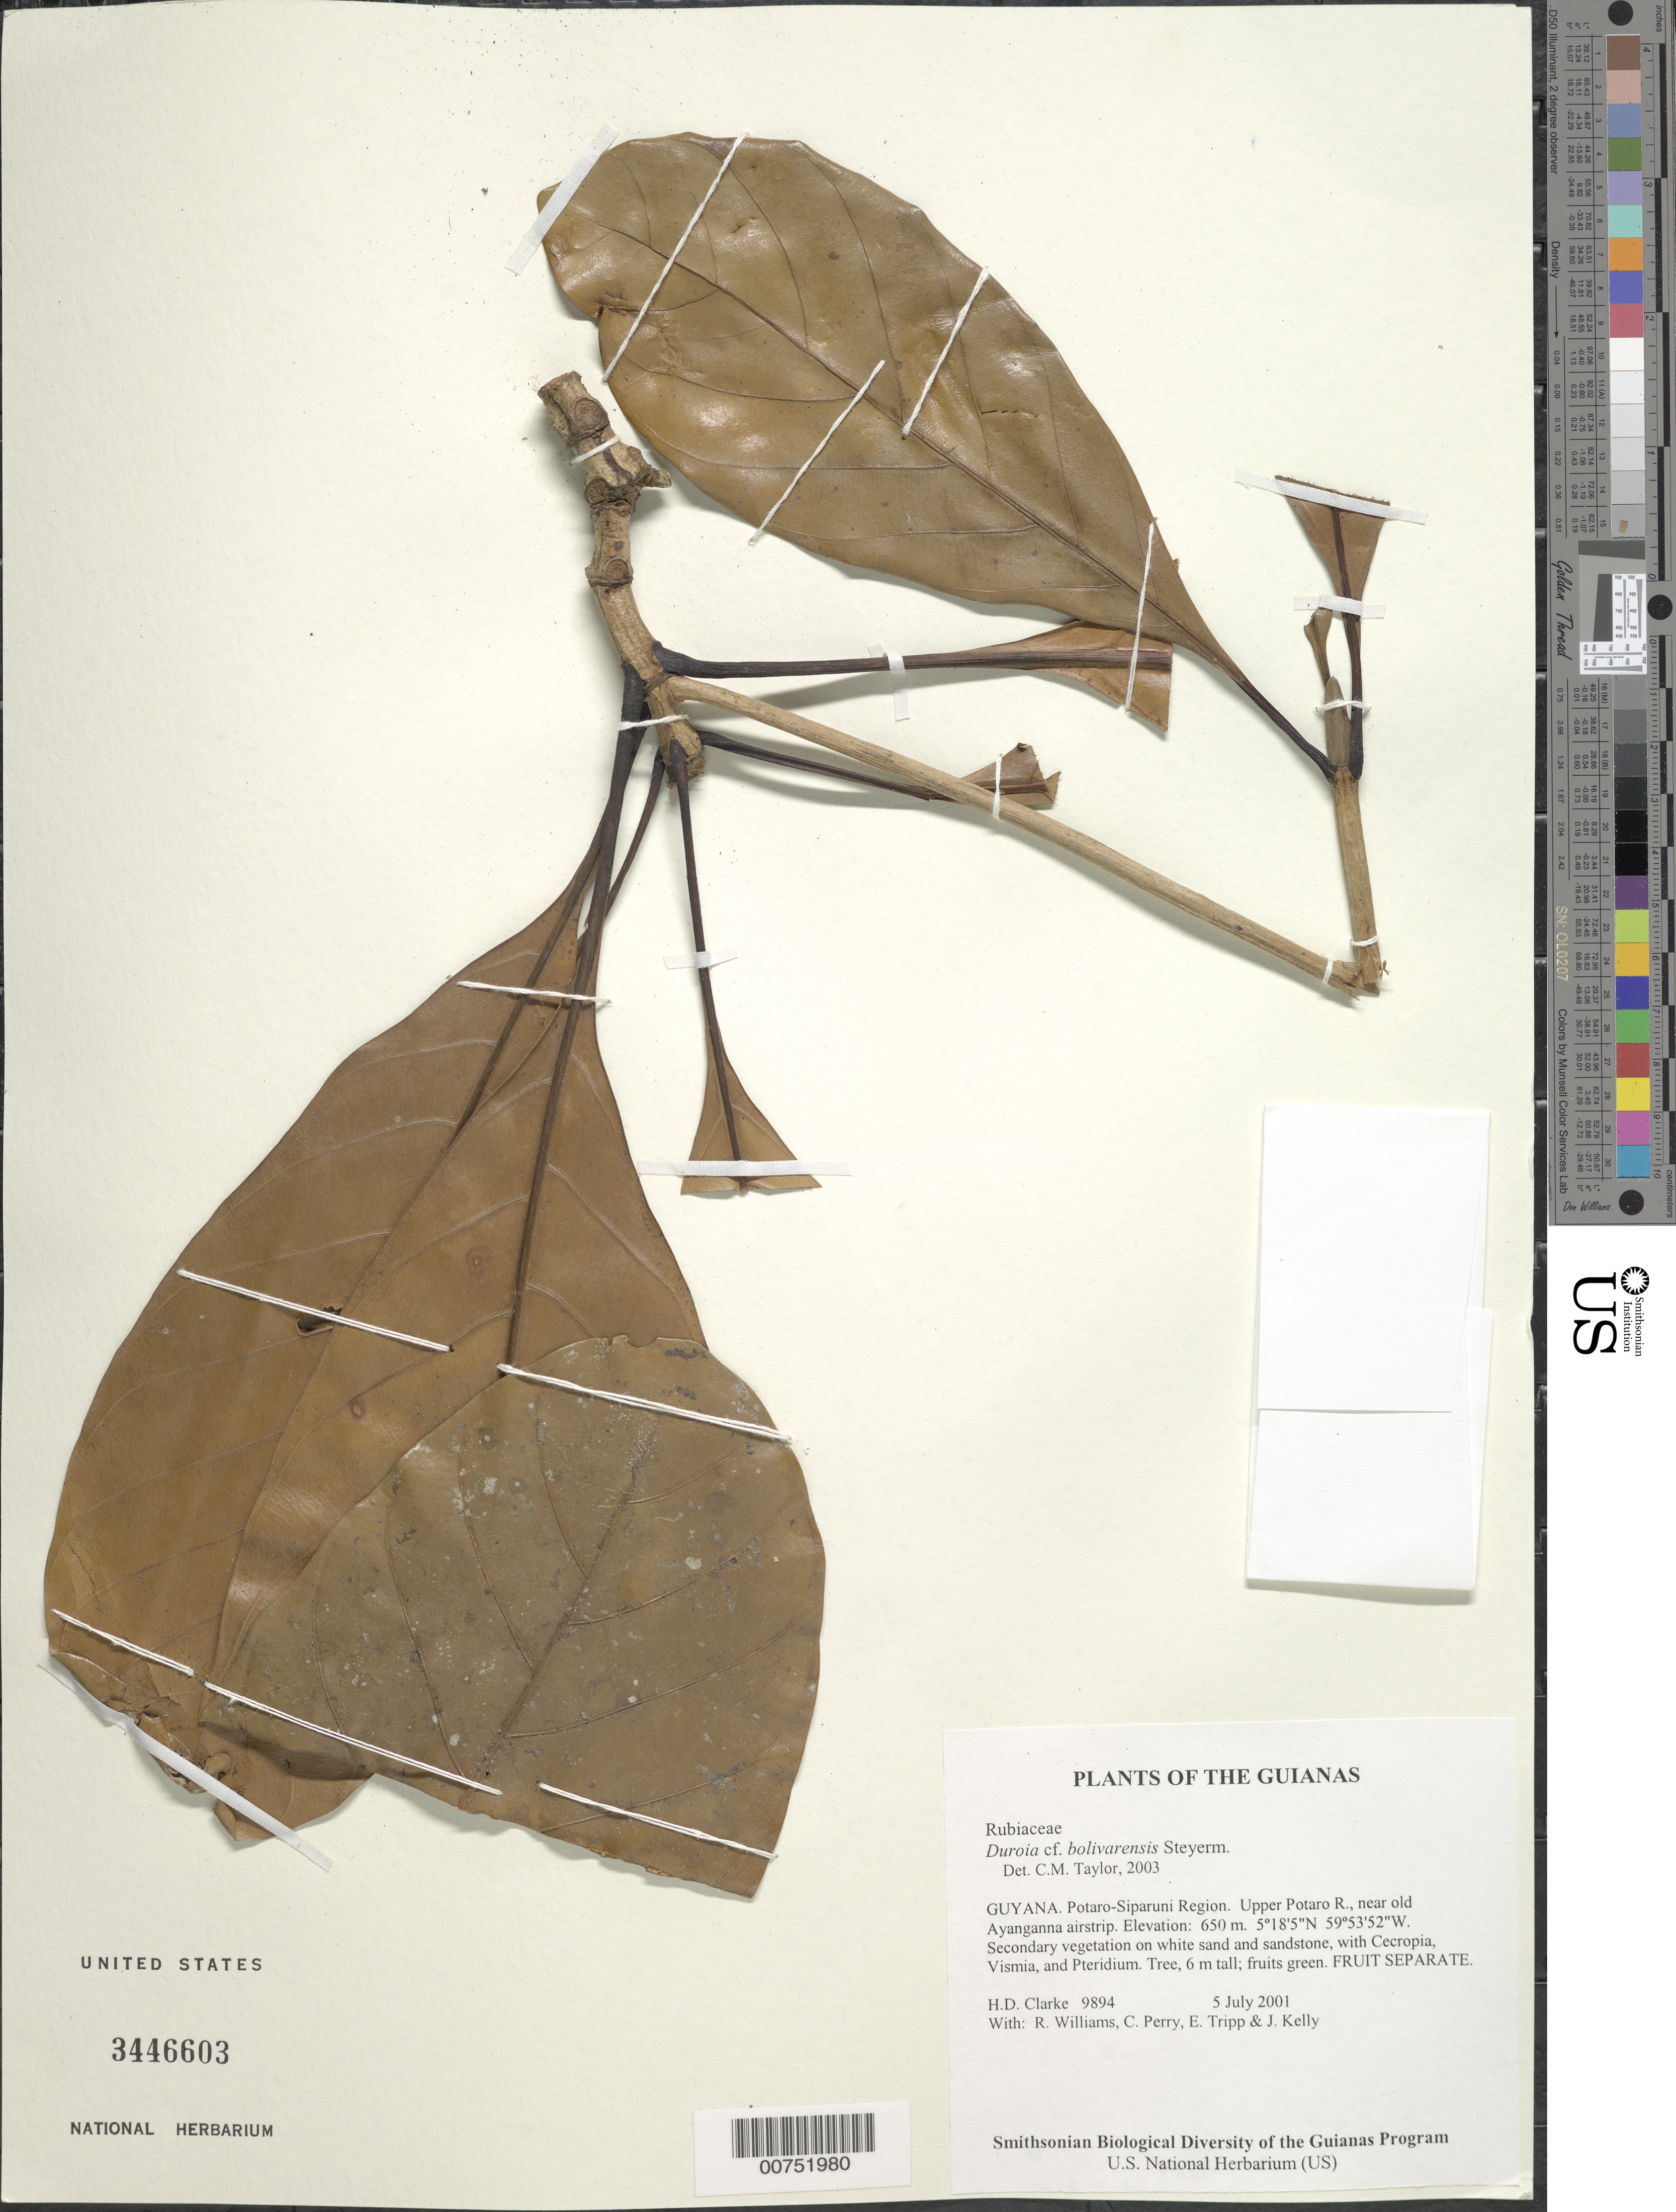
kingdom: Plantae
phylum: Tracheophyta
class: Magnoliopsida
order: Gentianales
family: Rubiaceae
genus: Duroia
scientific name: Duroia bolivarensis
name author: Steyerm.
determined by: Taylor, Charlotte M.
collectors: H. D. Clarke, R. Williams, C. Perry, E. Tripp & J. Kelly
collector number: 9894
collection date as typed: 5 July 2001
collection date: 2001-07-05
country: Guyana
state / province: Potaro-Siparuni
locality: Upper Potaro R., near old Ayanganna airstrip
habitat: Secondary vegetation on white sand and sandstone, with Cecropia, Vismia, and Pteridium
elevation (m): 650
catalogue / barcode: US 3446603